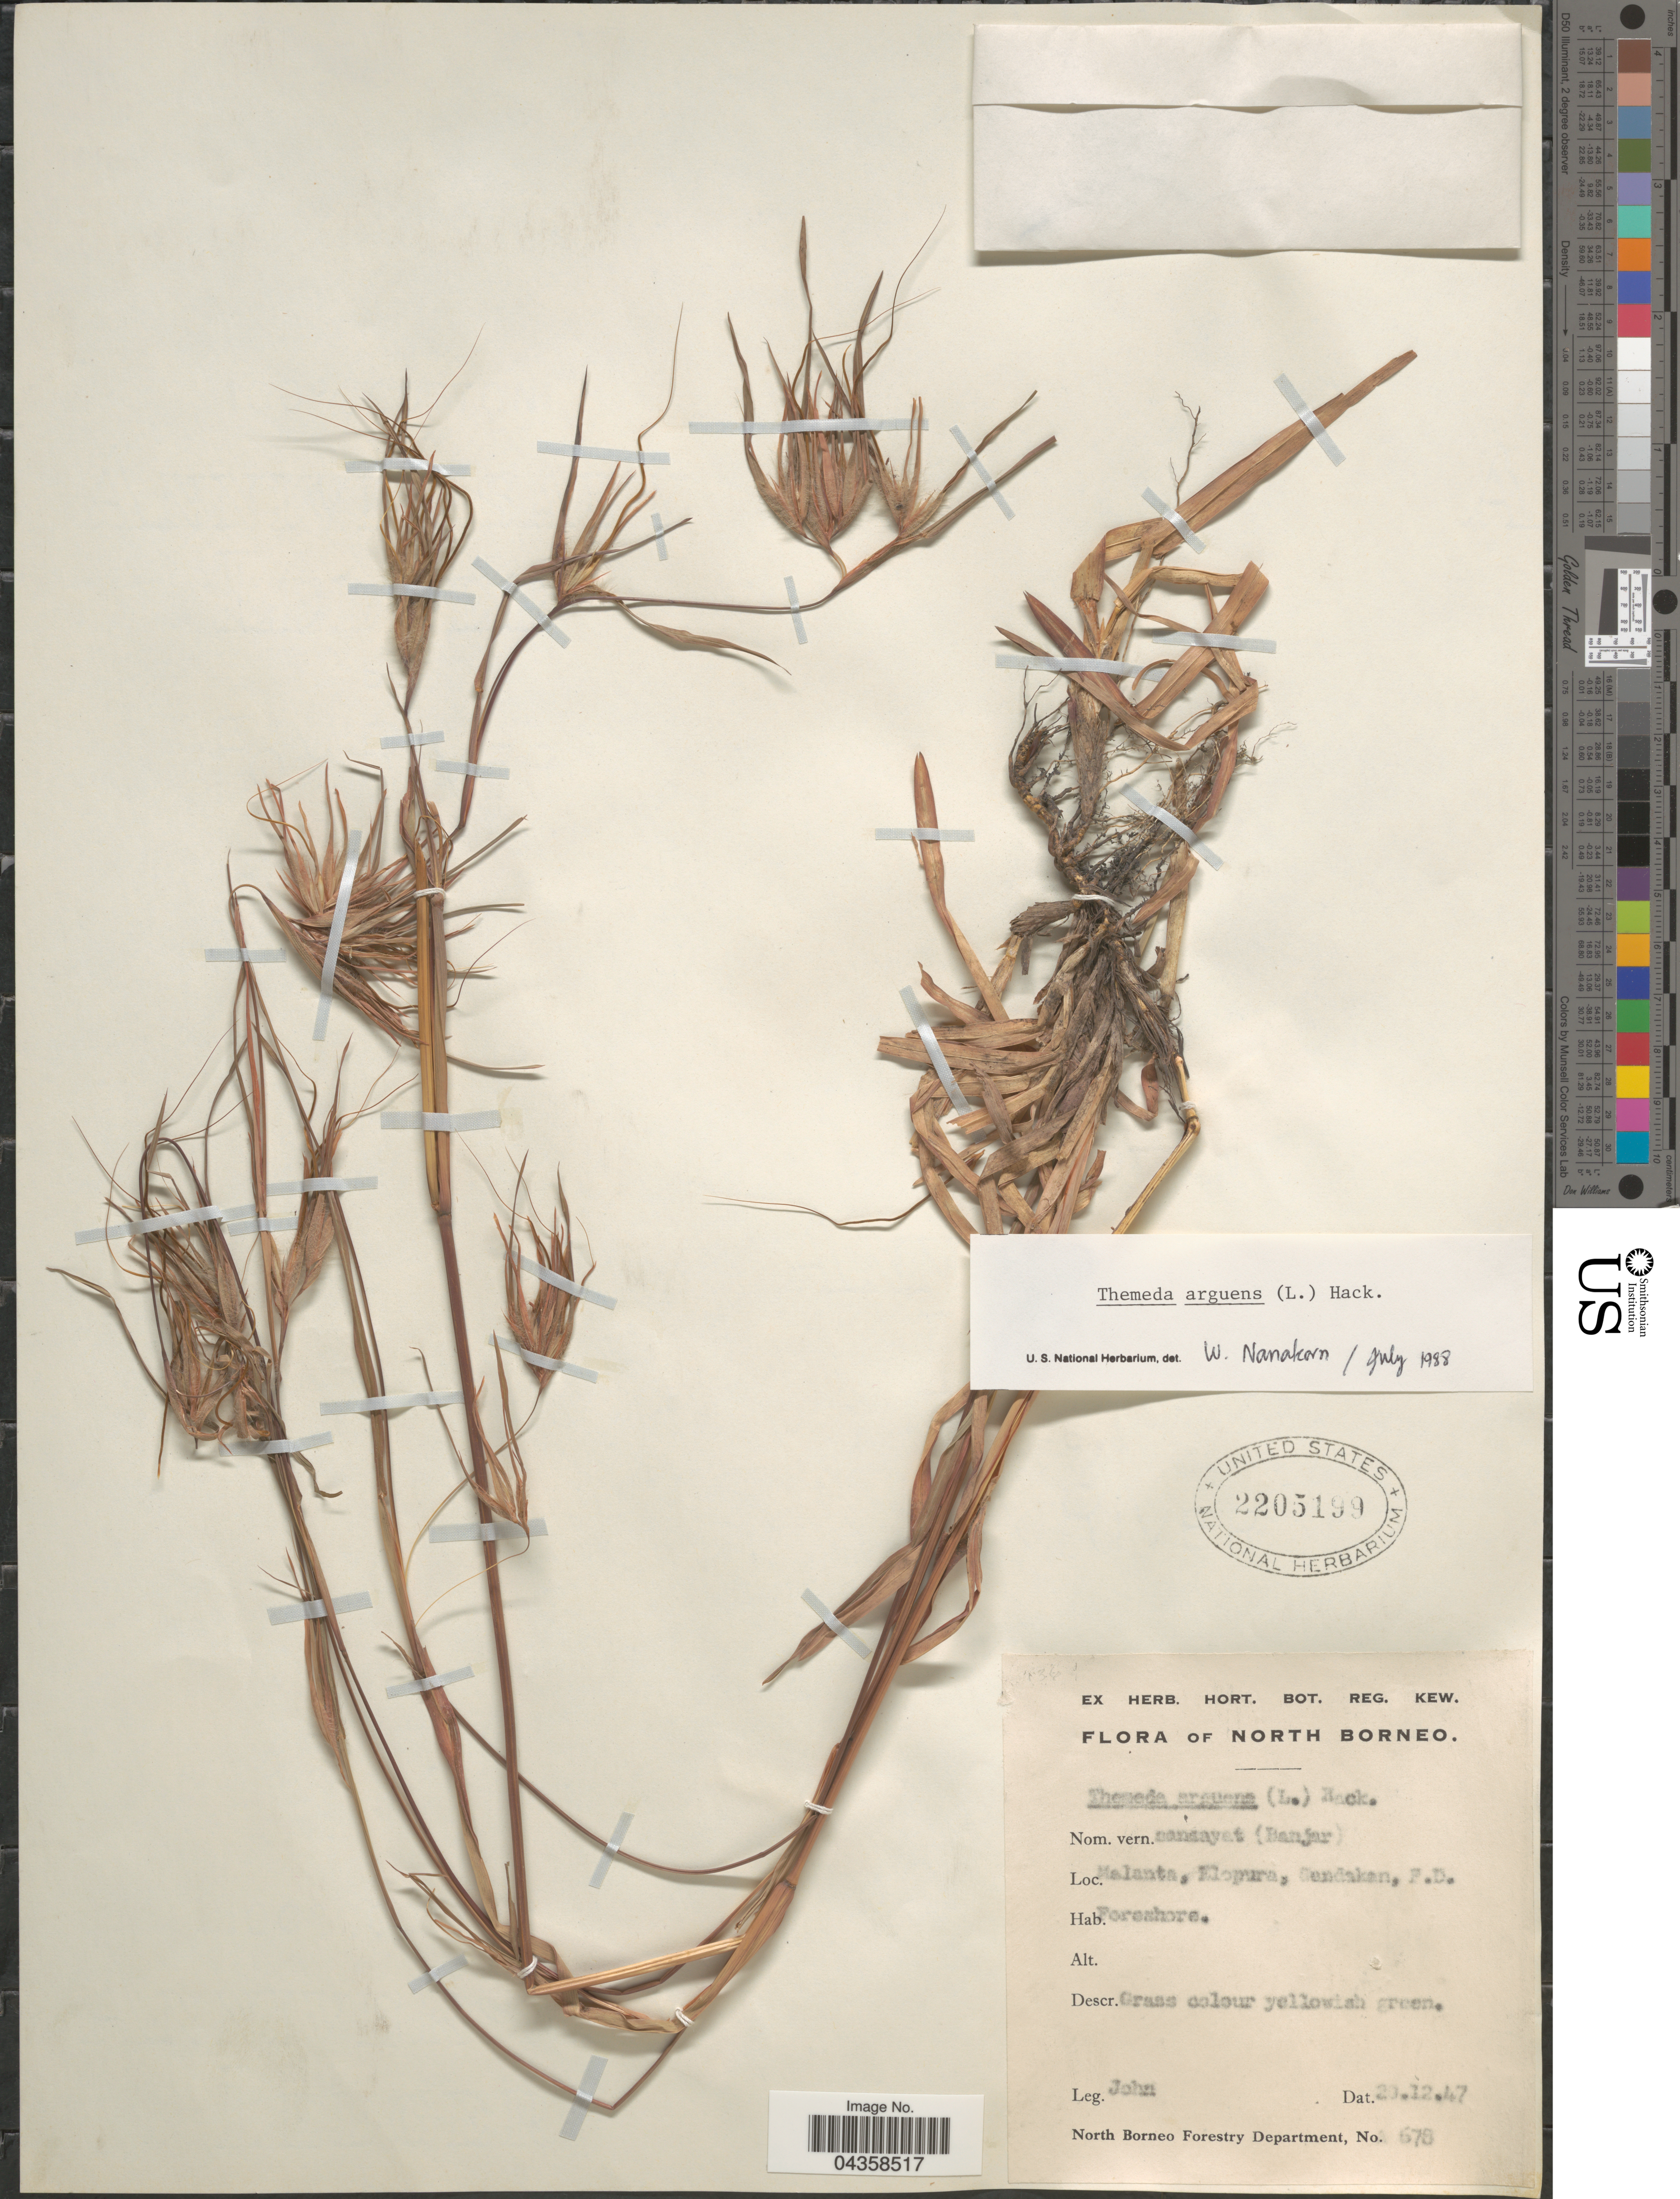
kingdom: Plantae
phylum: Tracheophyta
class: Liliopsida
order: Poales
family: Poaceae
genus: Themeda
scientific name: Themeda arguens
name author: (L.) Hack.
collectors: -. John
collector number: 678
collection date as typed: Transcribed d/m/y: 20/12/47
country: Malaysia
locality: North Borneo. Malanta, Elopura, Sandakan, F.D.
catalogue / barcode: US 2205199